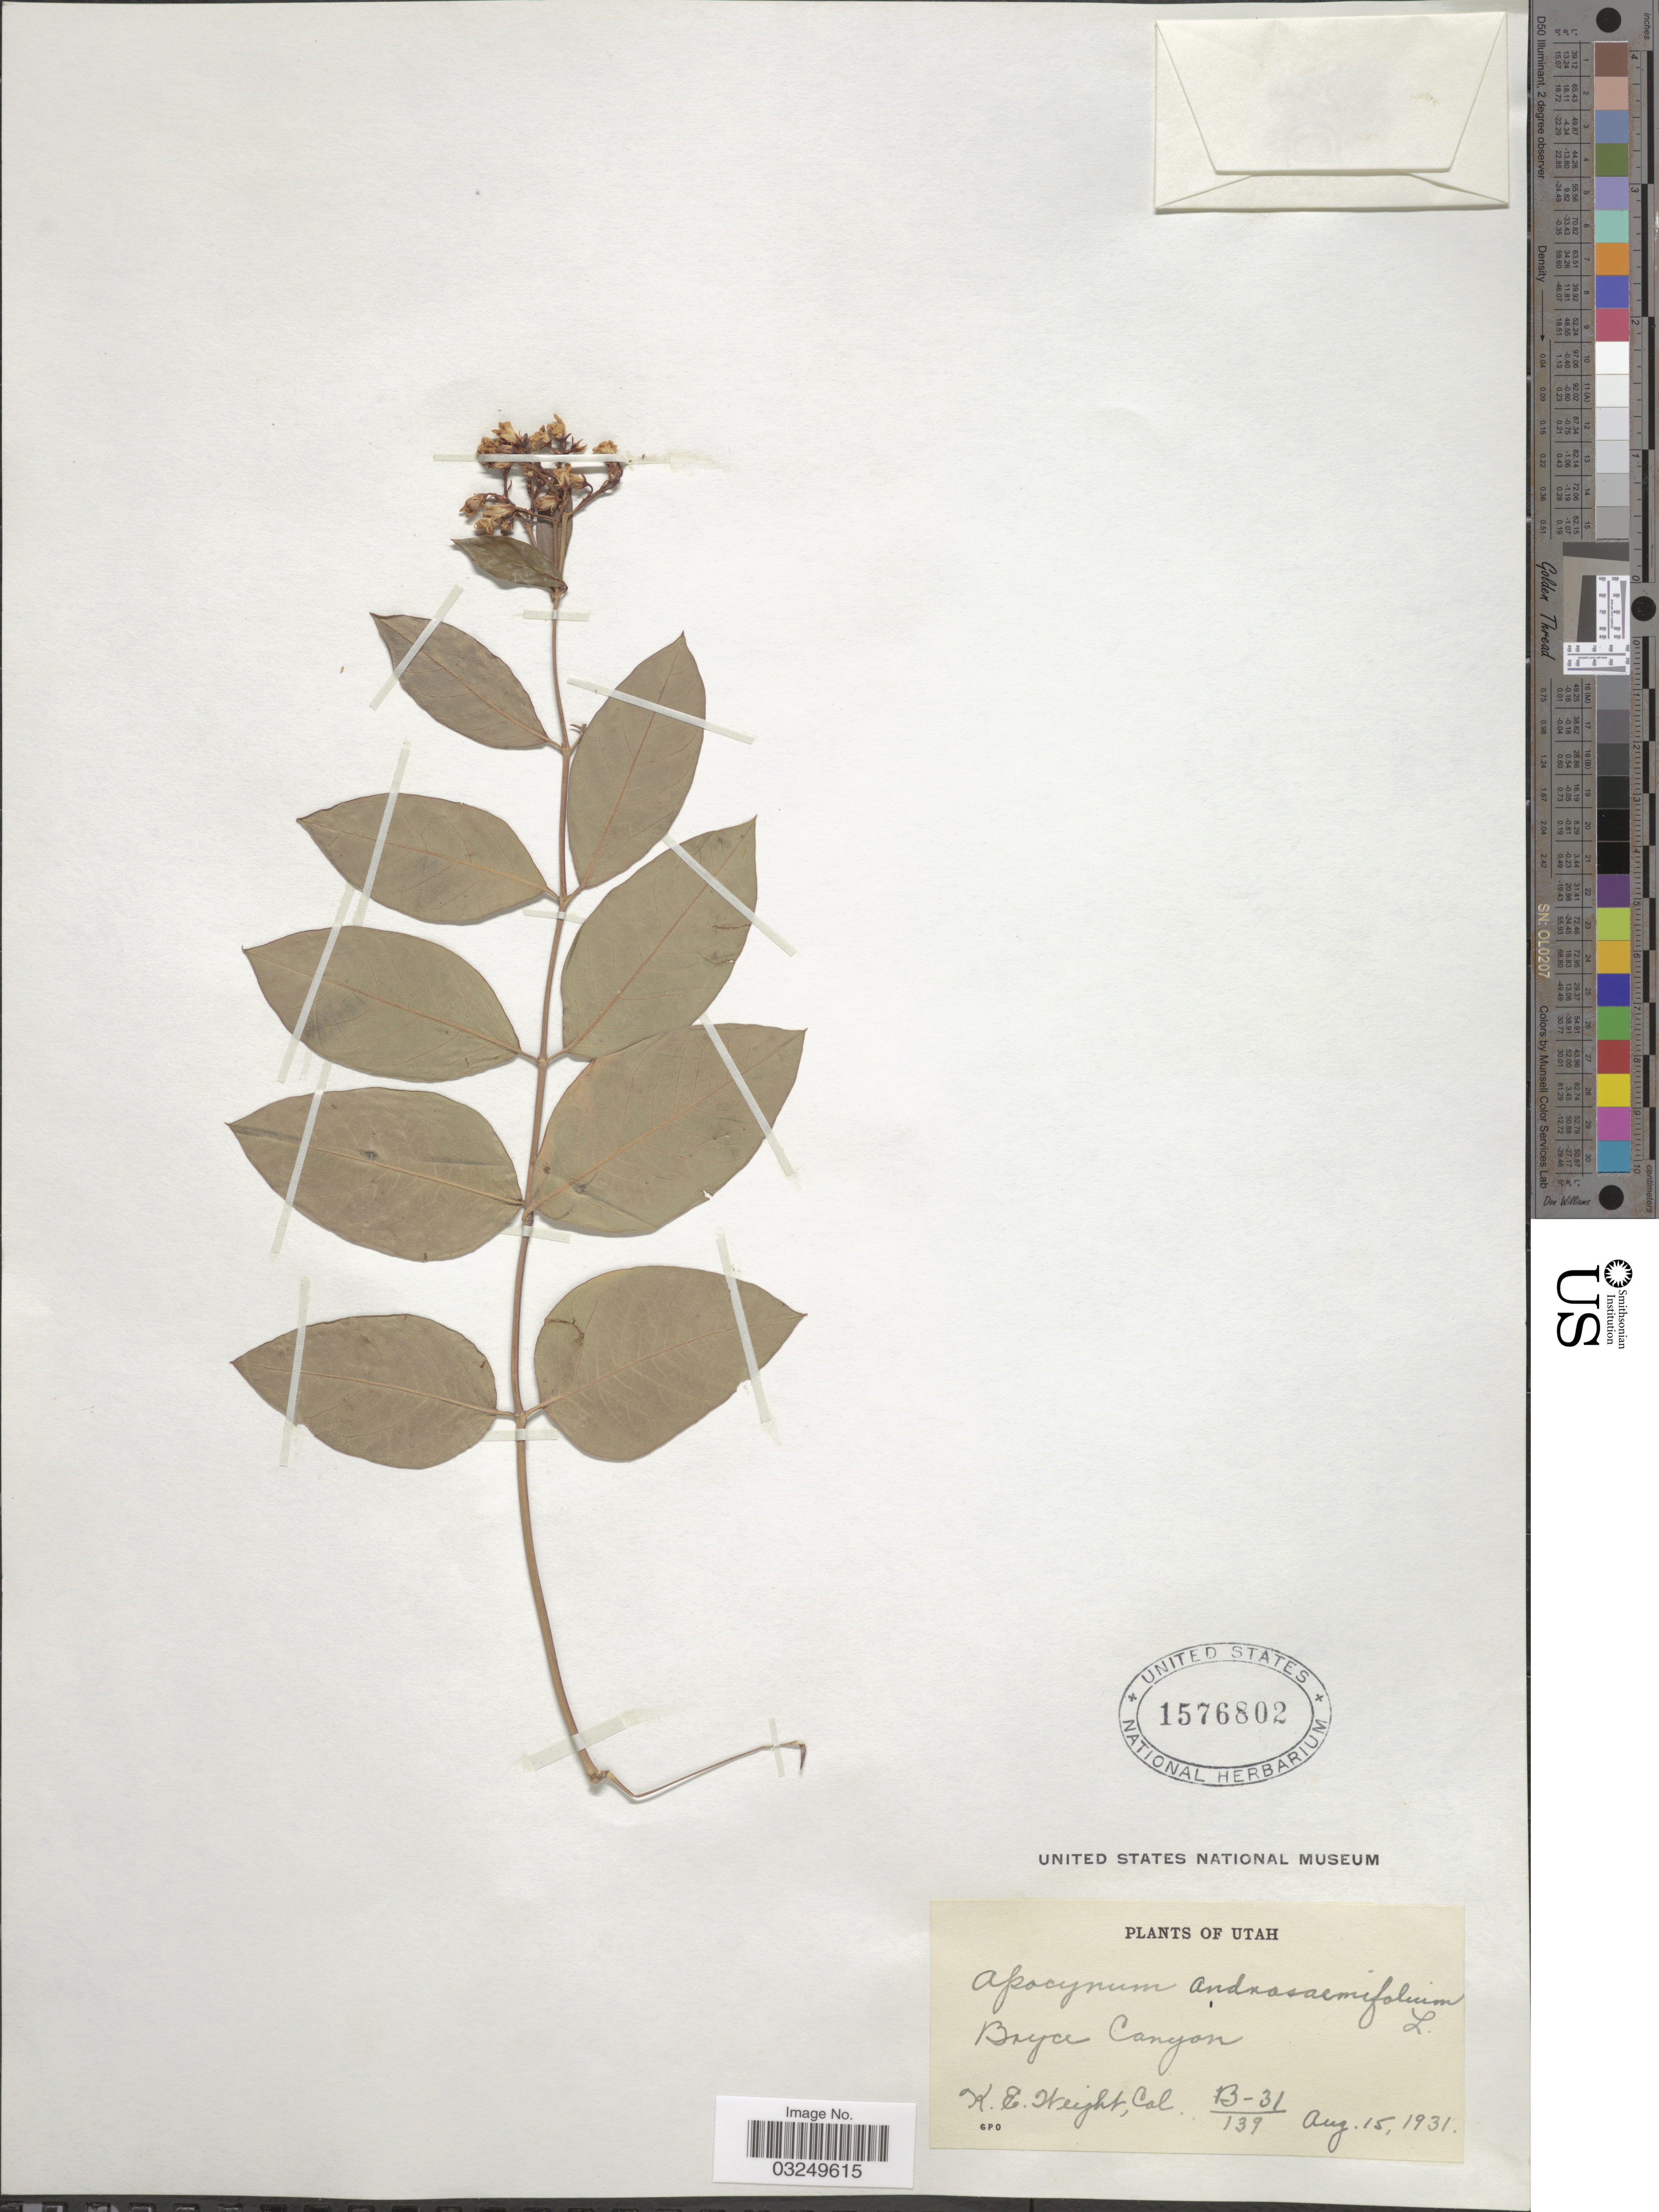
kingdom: Plantae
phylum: Tracheophyta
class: Magnoliopsida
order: Gentianales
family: Apocynaceae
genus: Apocynum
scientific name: Apocynum androsaemifolium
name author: L.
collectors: K. Weight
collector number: B-31/139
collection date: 1931-08-15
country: United States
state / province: Utah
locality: Boyce Canyon.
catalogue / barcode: US 1576802